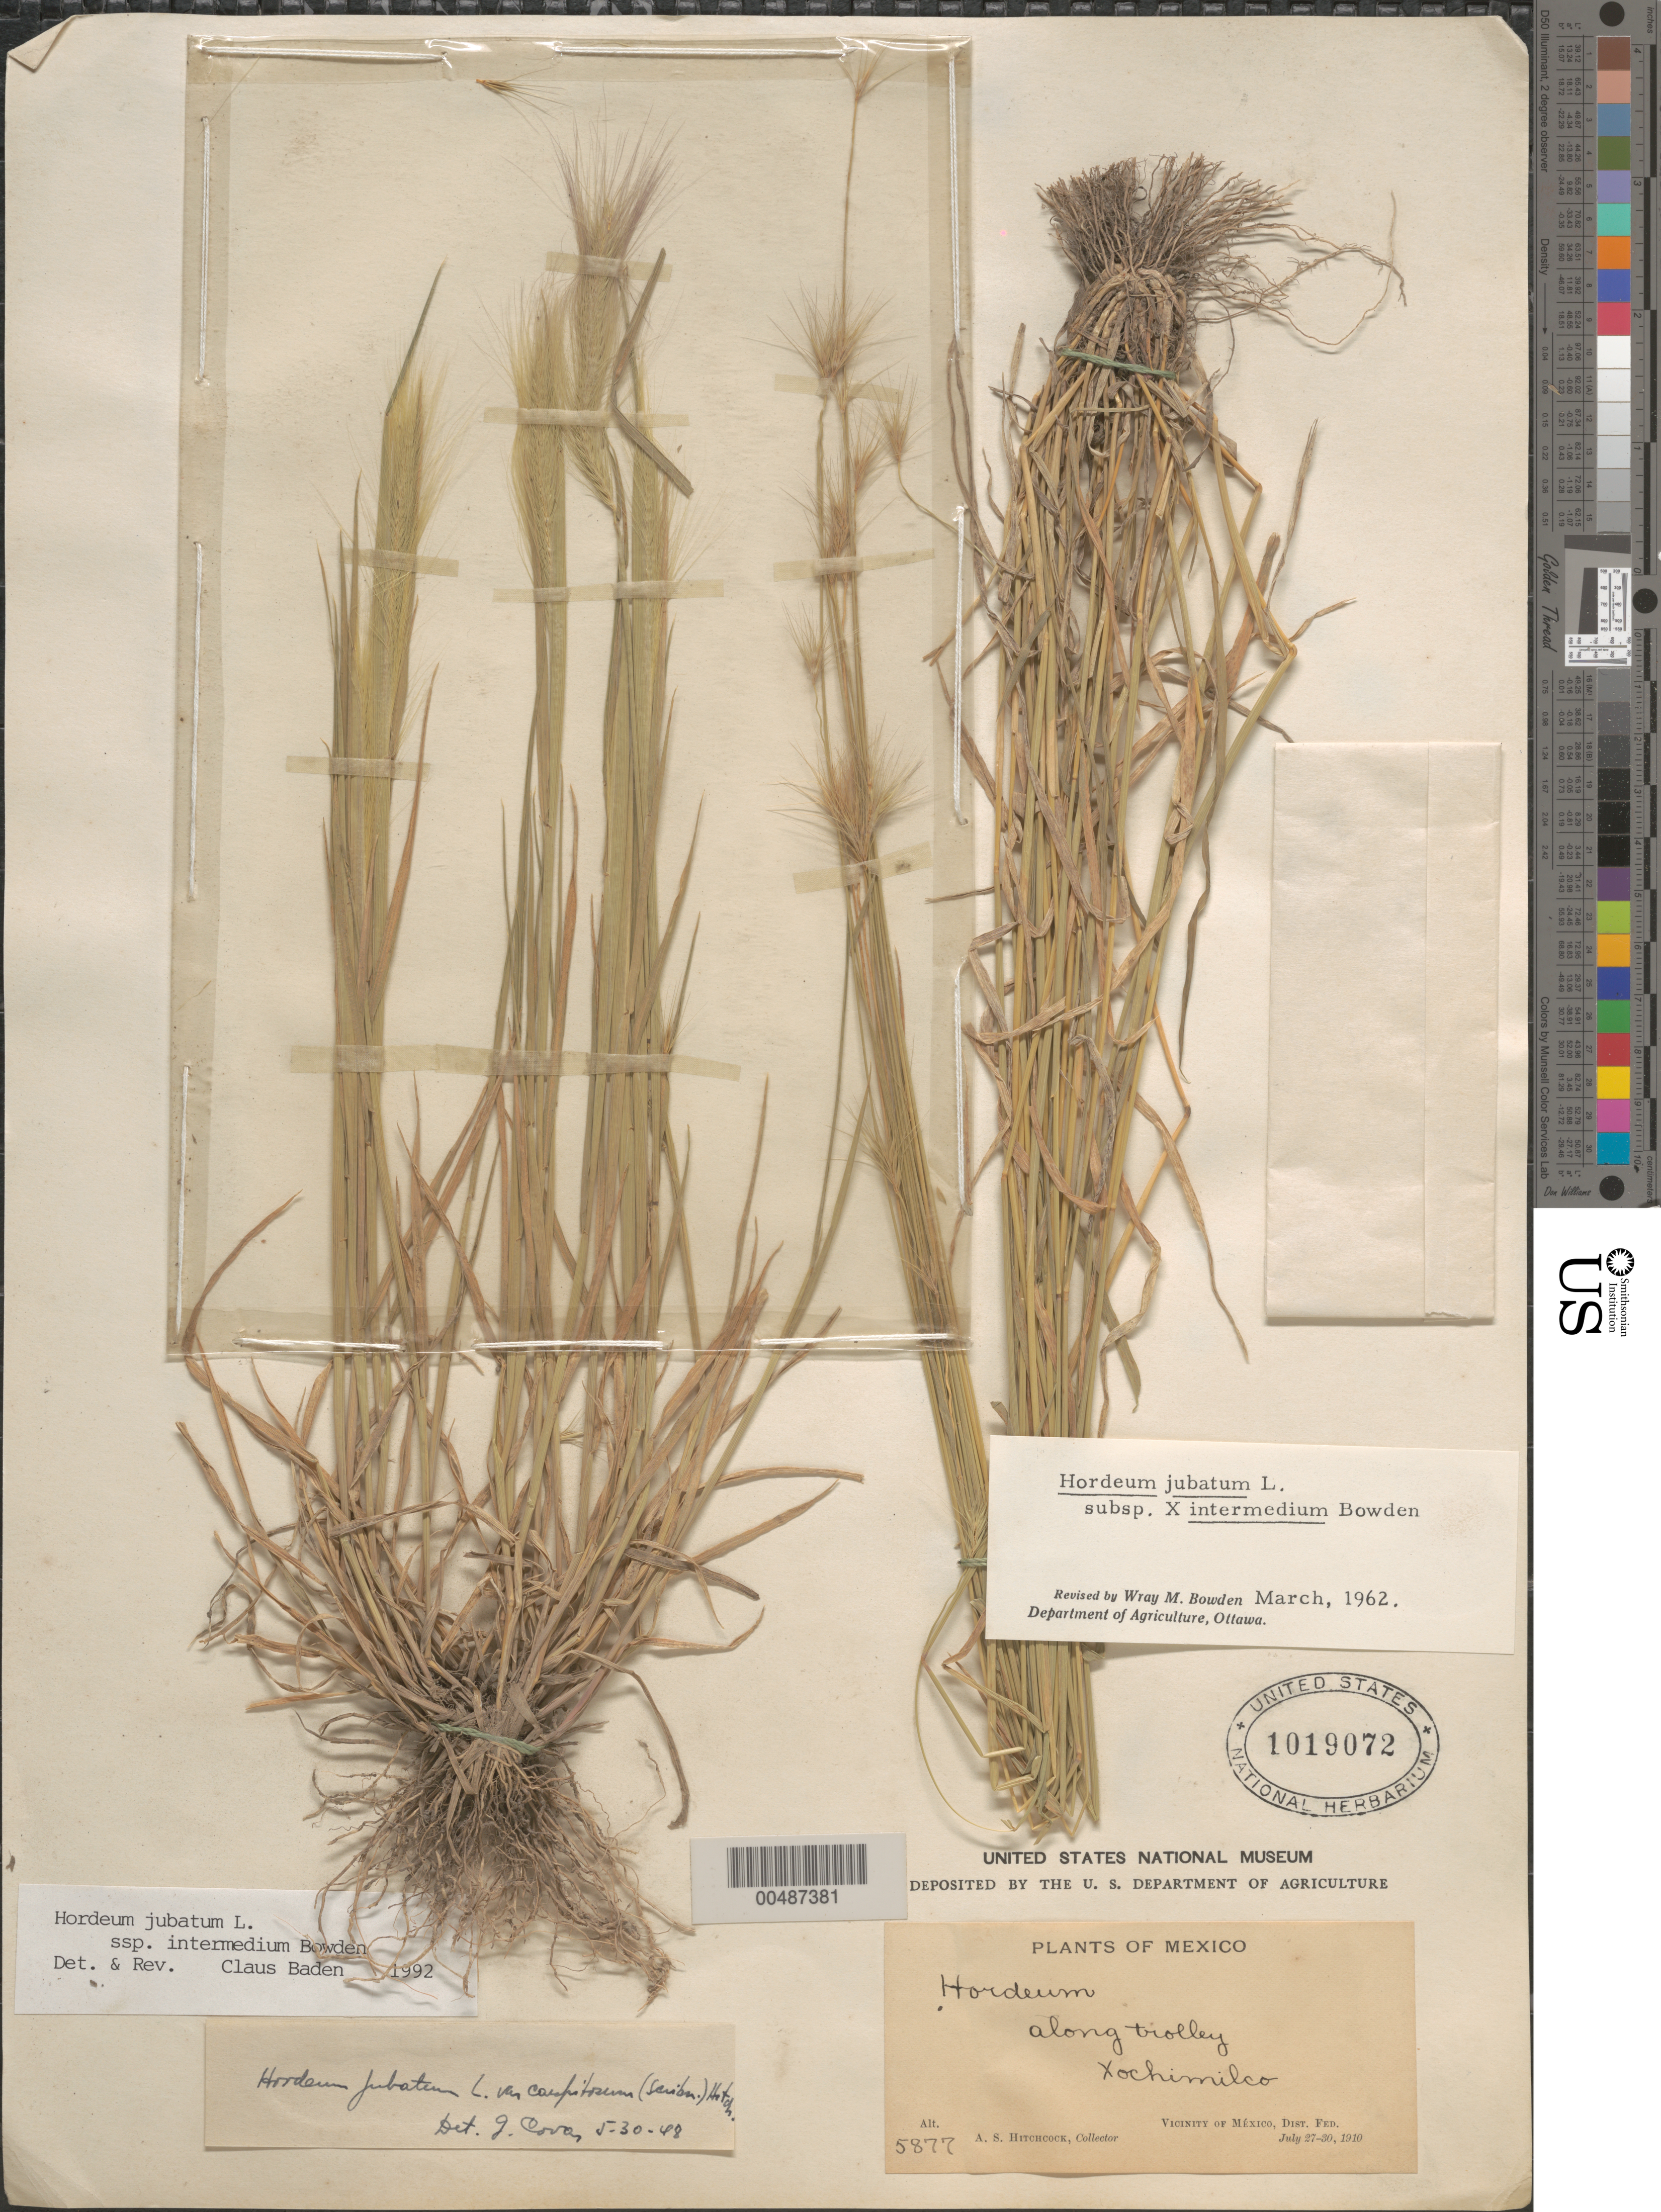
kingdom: Plantae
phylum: Tracheophyta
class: Liliopsida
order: Poales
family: Poaceae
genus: Hordeum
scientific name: Hordeum jubatum subsp. intermedium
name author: Bowden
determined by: Baden, C.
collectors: A. S. Hitchcock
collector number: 5877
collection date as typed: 27 Jul 1910 to 30 Jul 1910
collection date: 1910-07-27/1910-07-30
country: Mexico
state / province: Distrito Federal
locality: Xochimilco, vicinity of México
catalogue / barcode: US 1019072